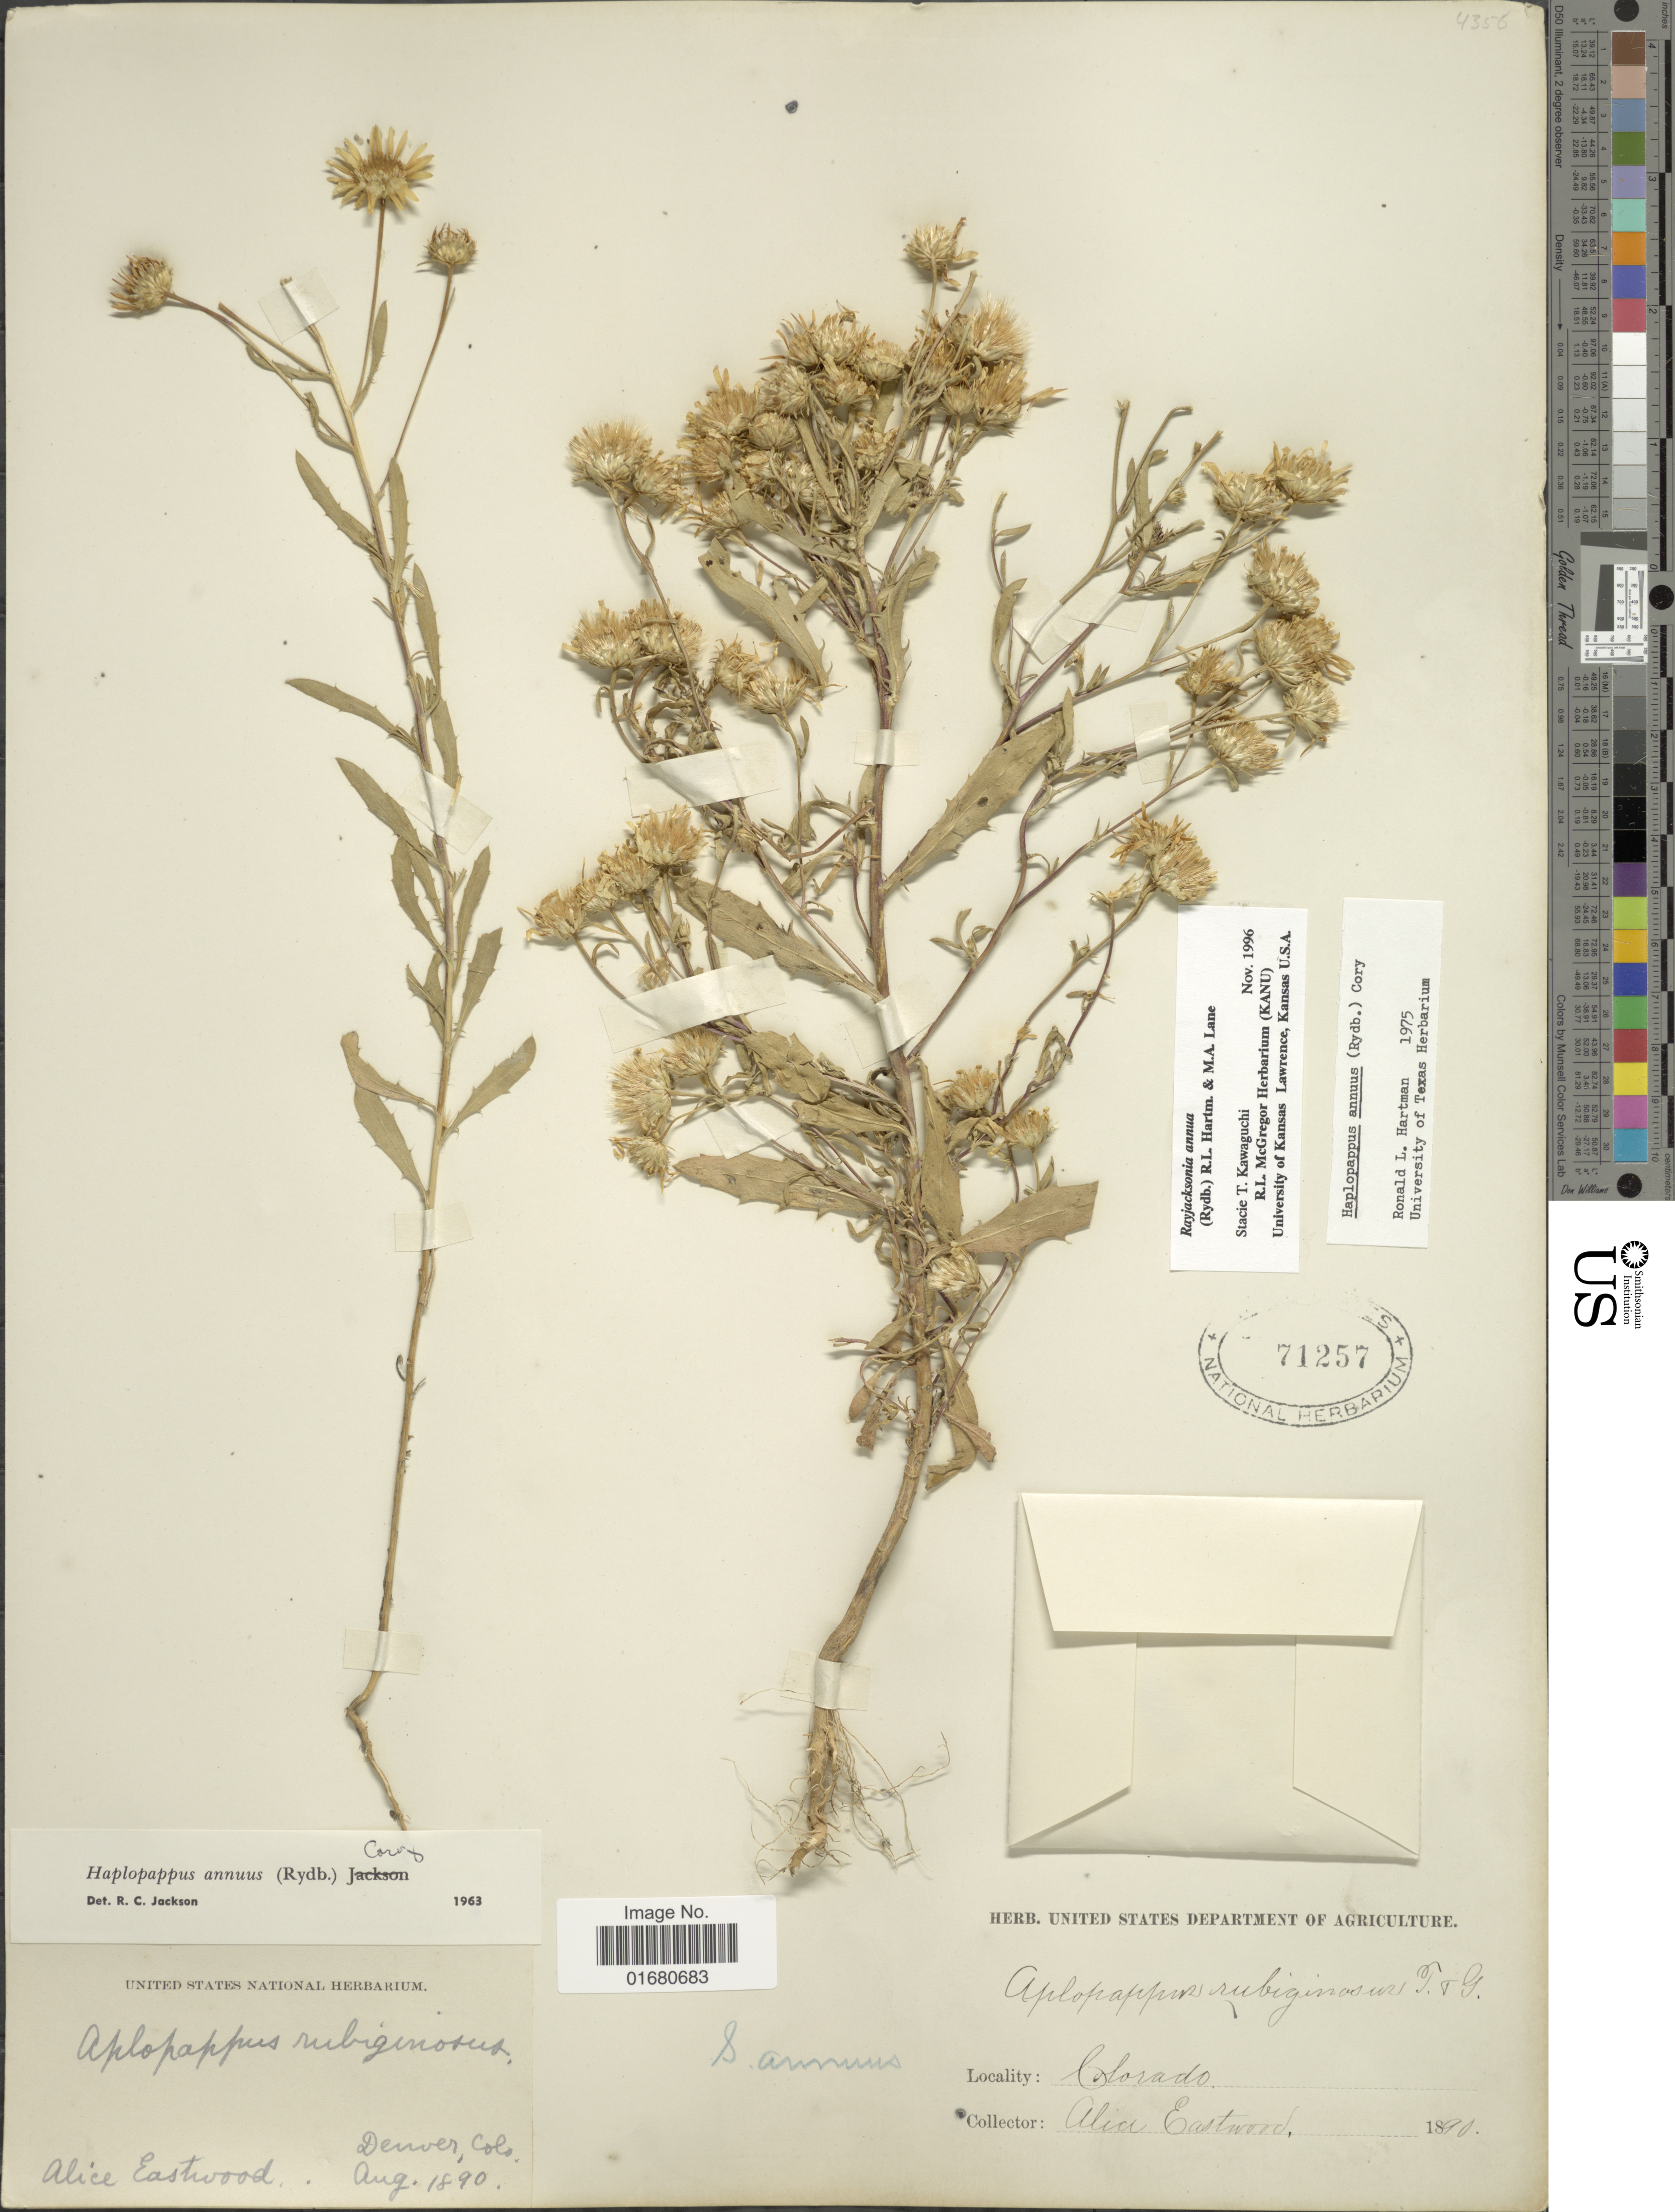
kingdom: Plantae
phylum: Tracheophyta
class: Magnoliopsida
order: Asterales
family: Asteraceae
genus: Rayjacksonia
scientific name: Rayjacksonia annua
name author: (Rydb.) R.L. Hartm. & M.A. Lane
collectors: A. Eastwood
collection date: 1890-08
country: United States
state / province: Colorado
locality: Denver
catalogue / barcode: US 71257